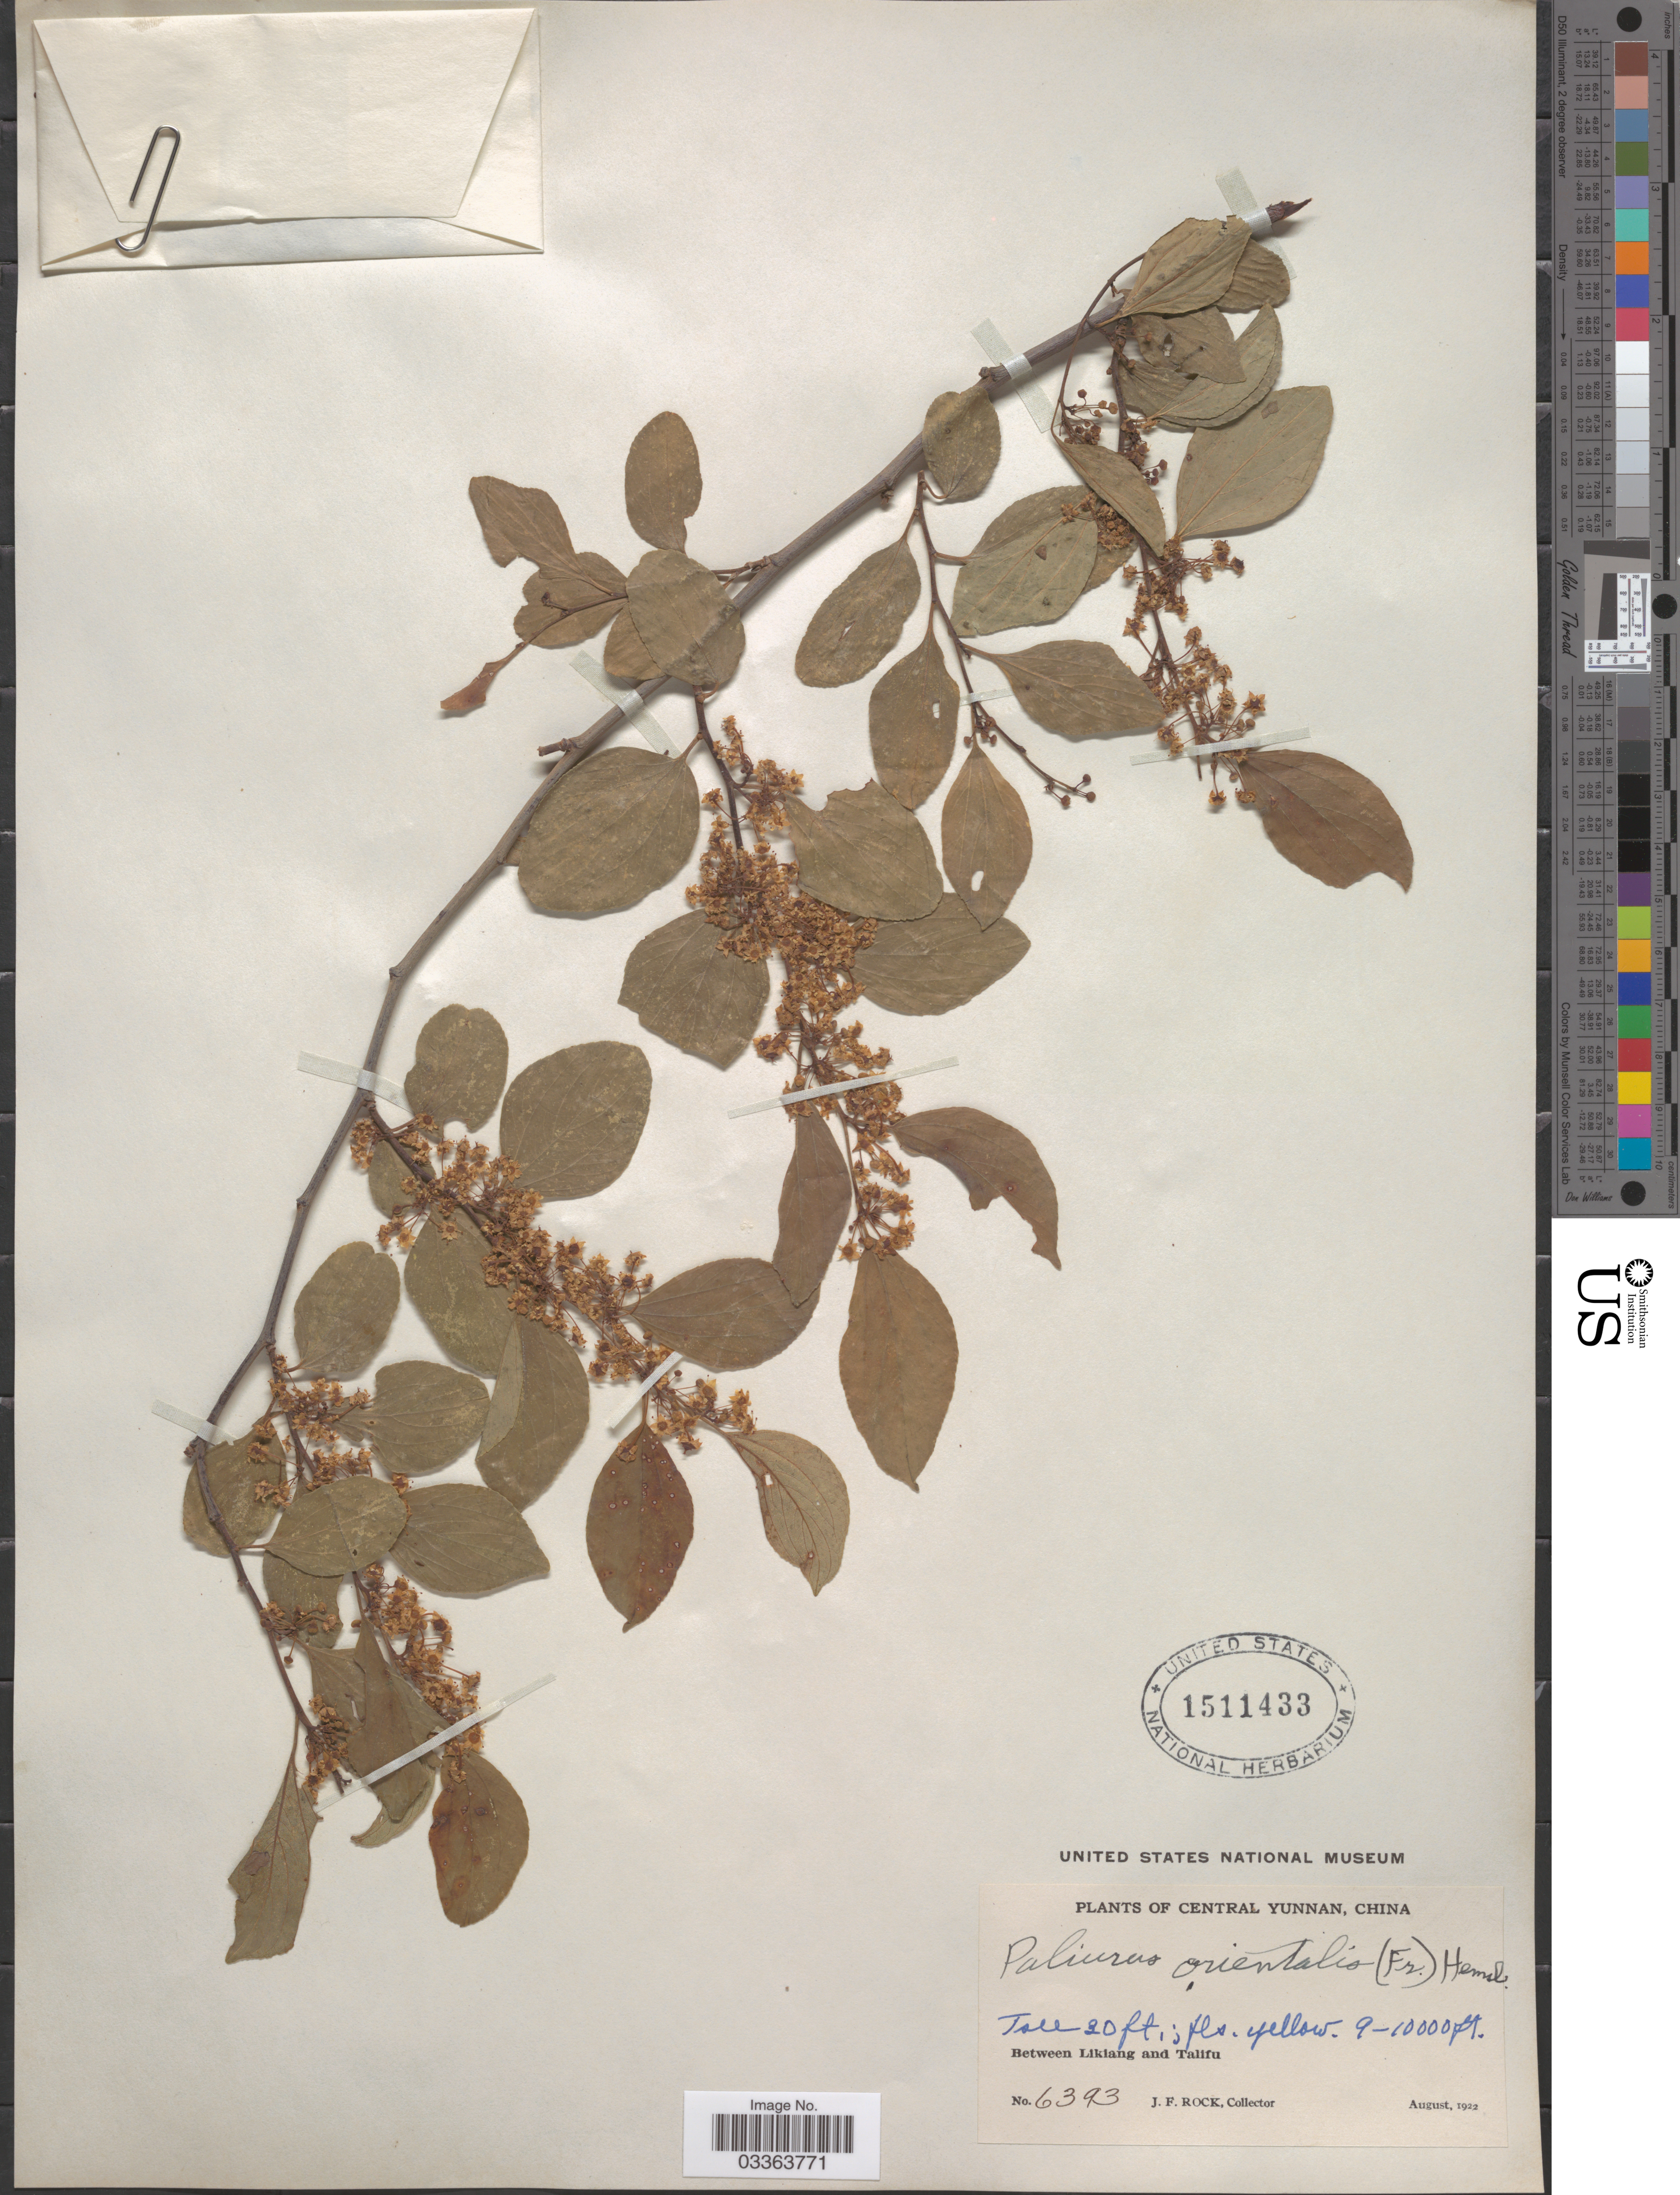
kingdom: Plantae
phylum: Tracheophyta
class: Magnoliopsida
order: Rosales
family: Rhamnaceae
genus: Paliurus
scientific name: Paliurus orientalis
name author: Hemsl.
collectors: J. Rock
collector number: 6393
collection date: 1922-08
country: China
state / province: Yunnan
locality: Central Yunnan. Between Likiang and Talifu.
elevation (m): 2743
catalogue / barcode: US 1511433